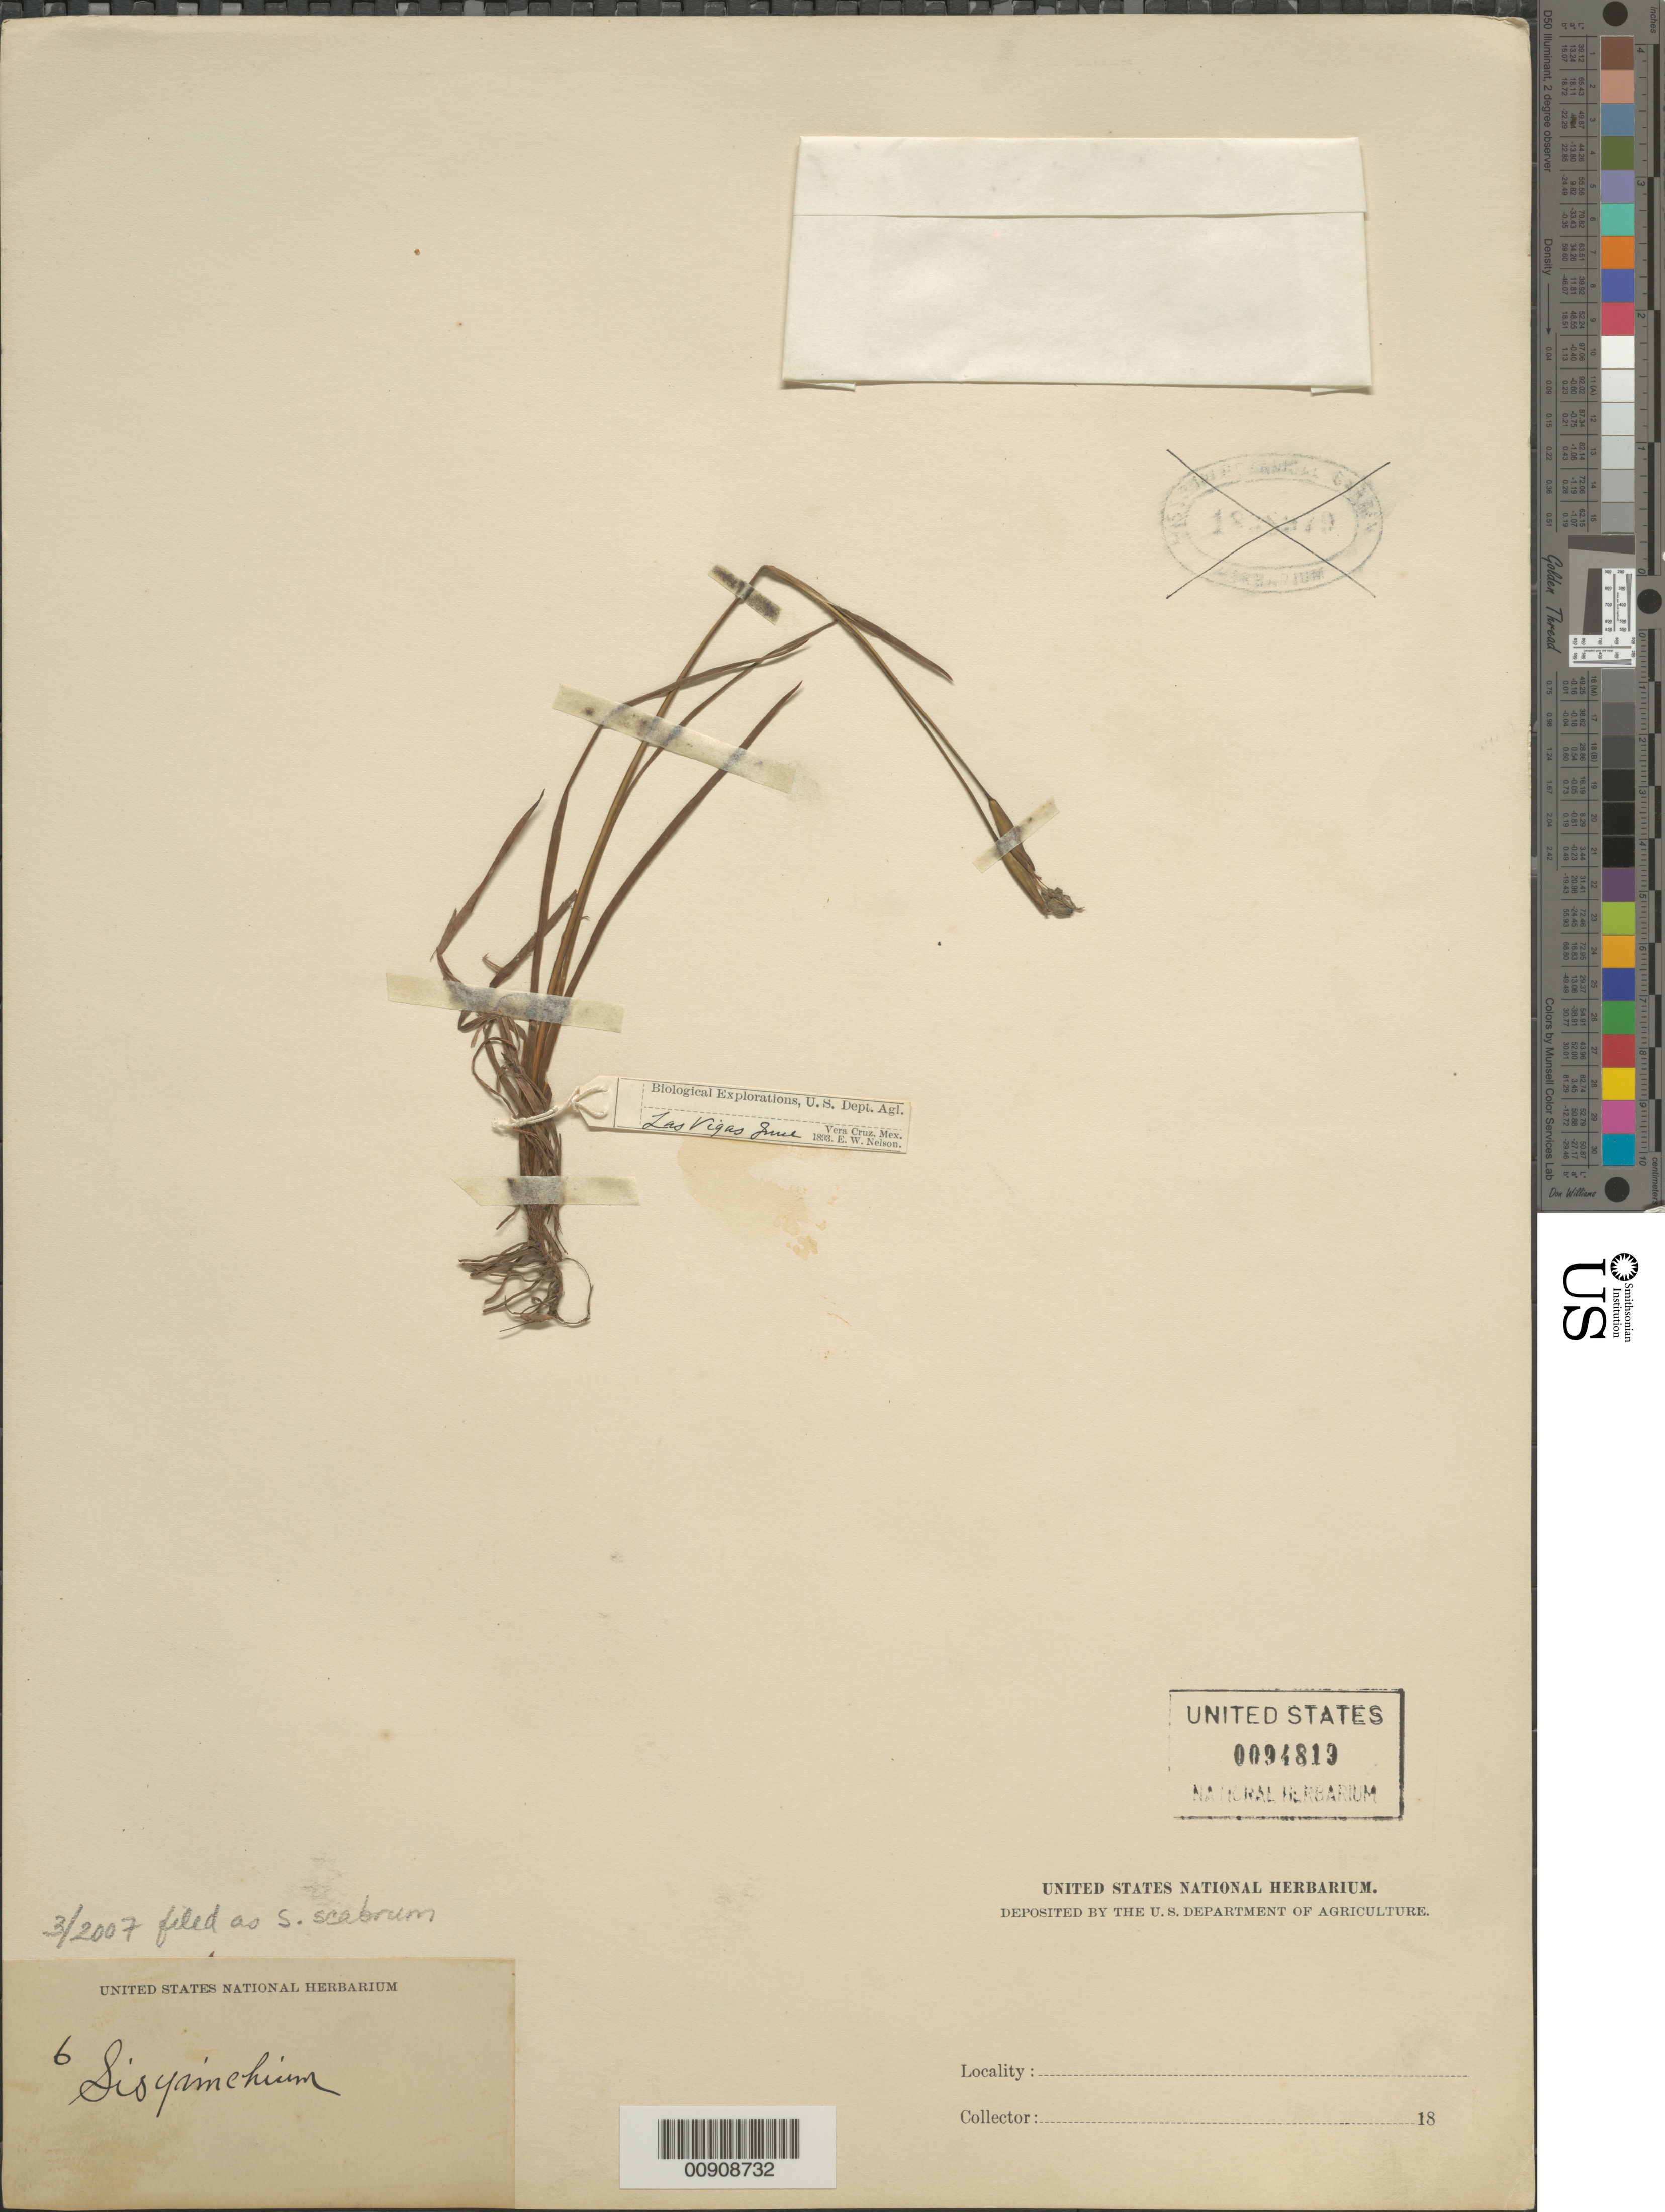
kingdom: Plantae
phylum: Tracheophyta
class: Liliopsida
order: Asparagales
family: Iridaceae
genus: Sisyrinchium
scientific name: Sisyrinchium scabrum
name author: Schltdl. & Cham.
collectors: E. W. Nelson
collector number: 6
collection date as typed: Jun 1893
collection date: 1893-06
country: Mexico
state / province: Veracruz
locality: Las Vigas, Veracruz.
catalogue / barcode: US 94819